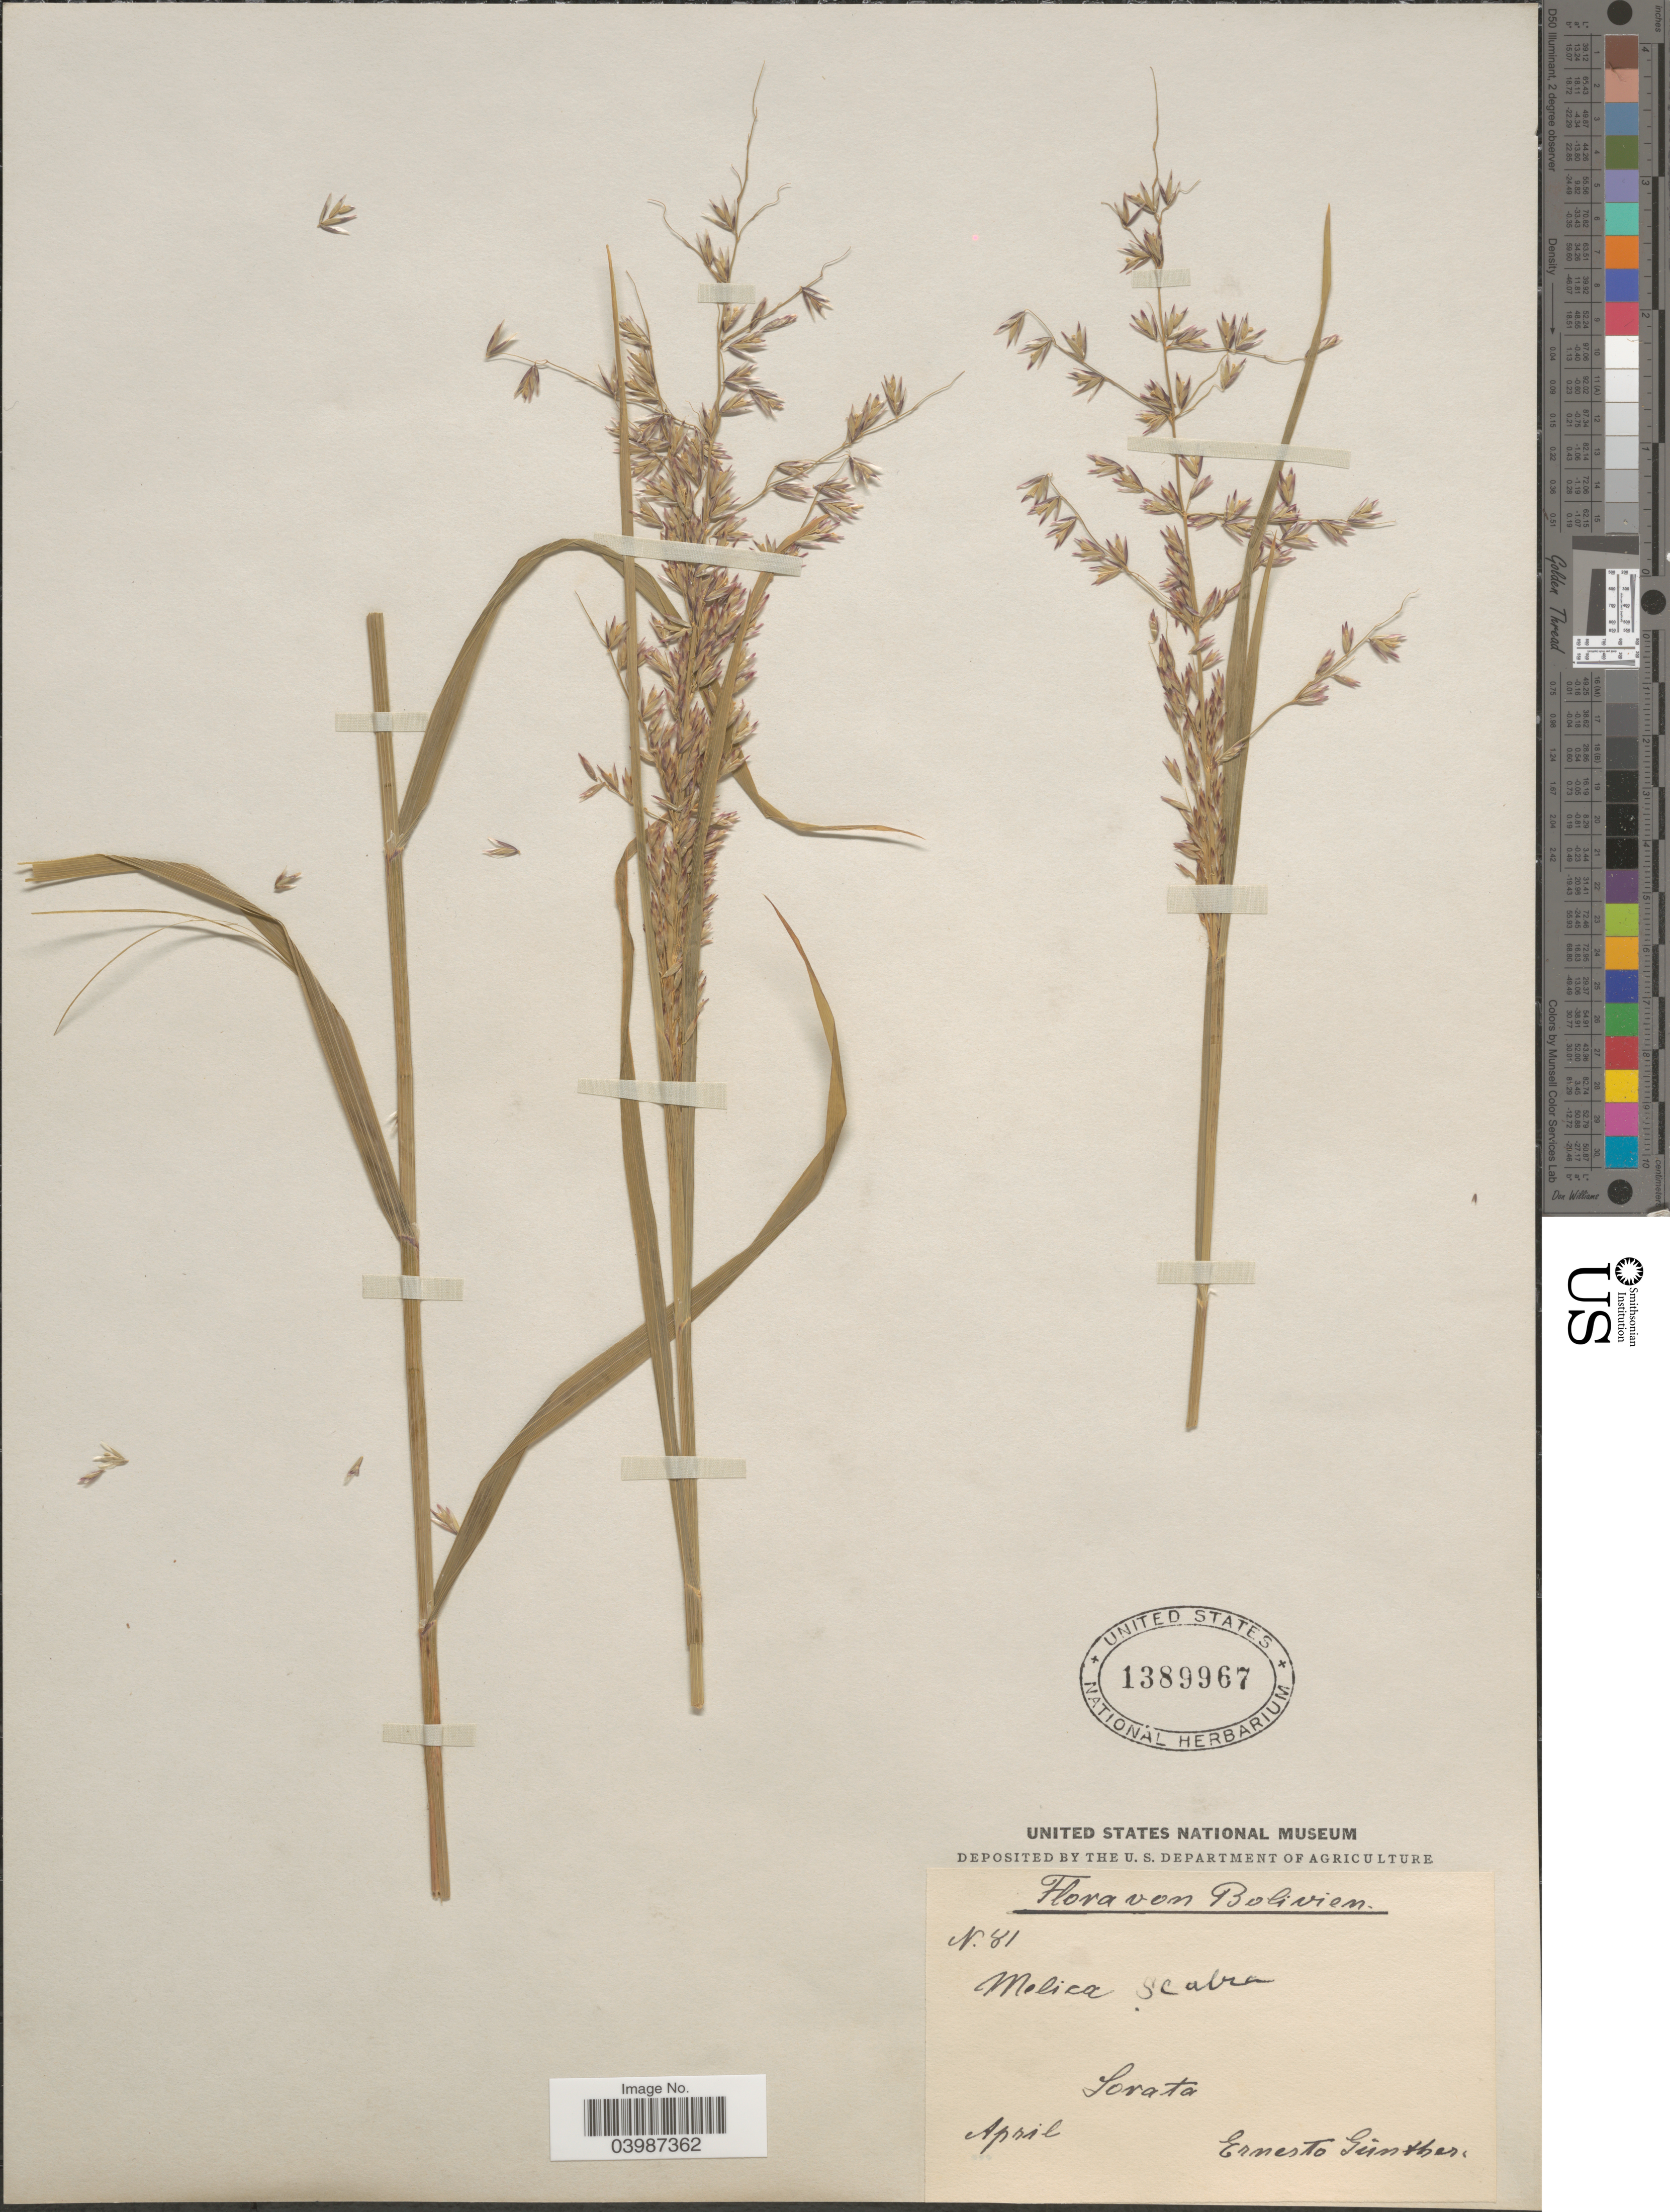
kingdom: Plantae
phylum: Tracheophyta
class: Liliopsida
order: Poales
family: Poaceae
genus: Melica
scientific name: Melica scabra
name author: Kunth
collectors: E. Gunther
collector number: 81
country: Bolivia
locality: Sorata.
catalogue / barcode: US 1389967